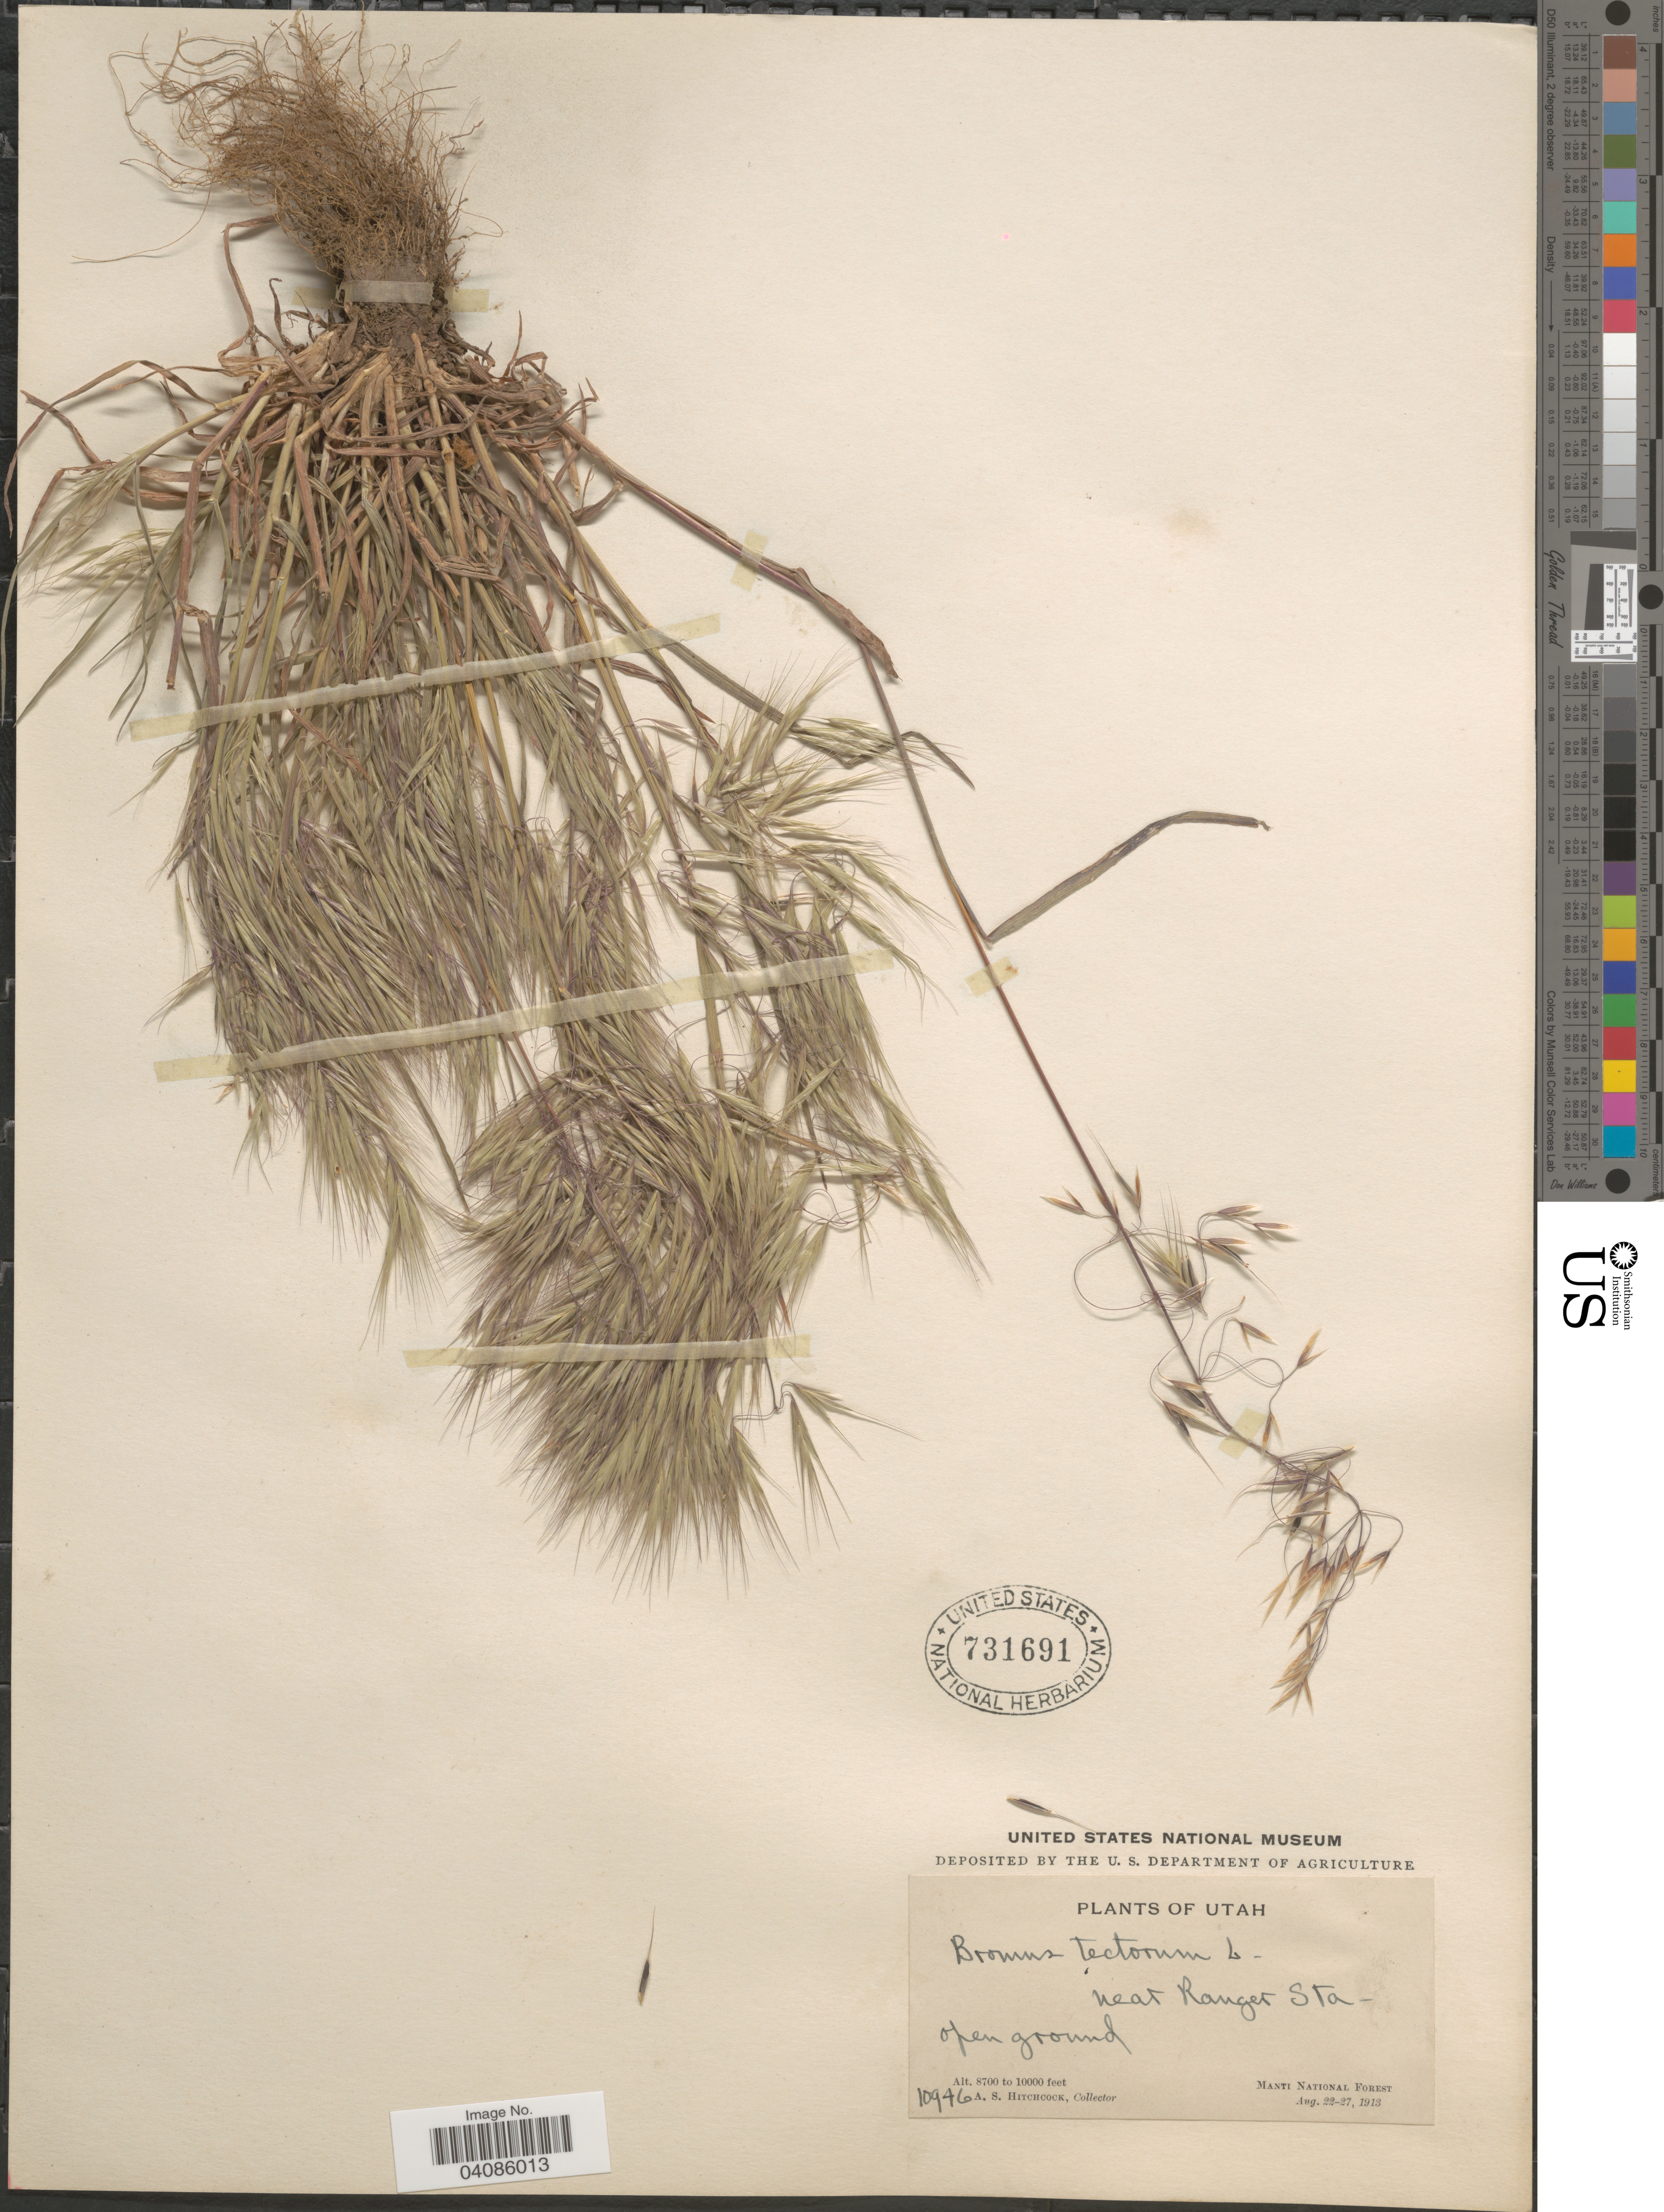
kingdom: Plantae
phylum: Tracheophyta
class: Liliopsida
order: Poales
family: Poaceae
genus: Bromus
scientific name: Bromus tectorum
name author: L.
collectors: A. S. Hitchcock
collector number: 10946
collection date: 1913-08-22/1913-08-27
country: United States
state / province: Utah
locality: Near Ranger Sta. Open ground. Manti National Forest.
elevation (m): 2652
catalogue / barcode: US 731691